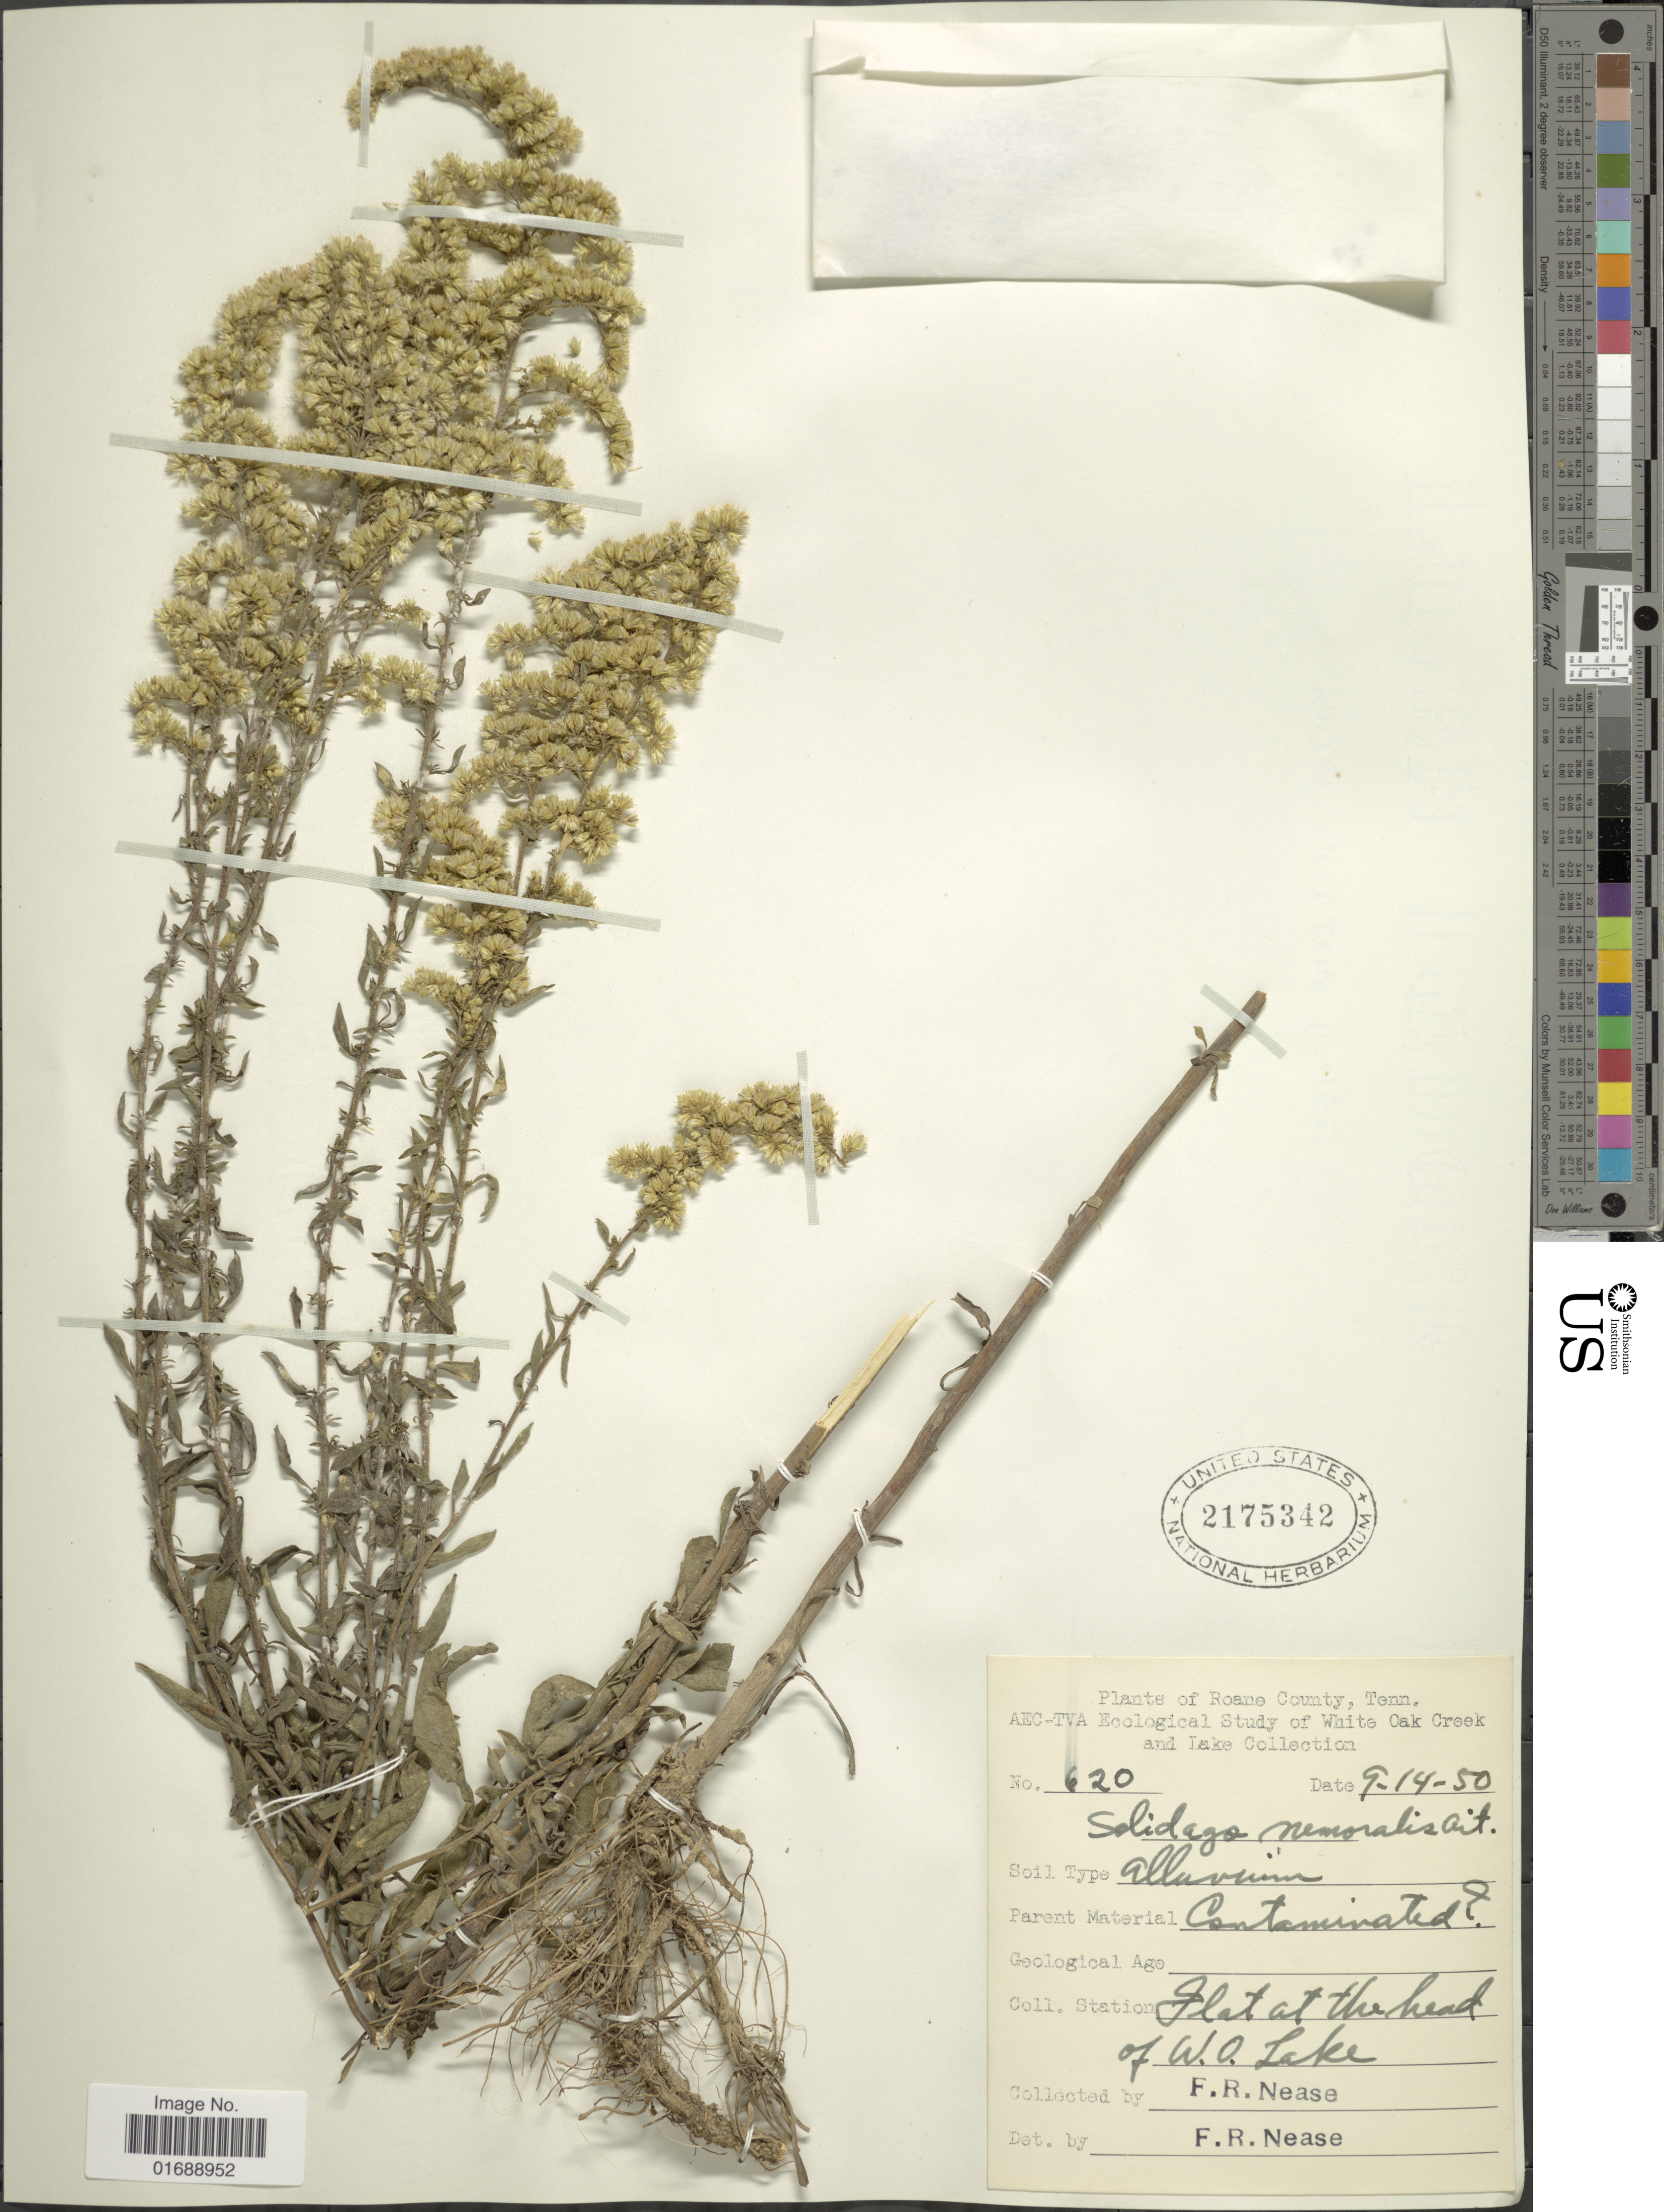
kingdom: Plantae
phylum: Tracheophyta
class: Magnoliopsida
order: Asterales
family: Asteraceae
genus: Solidago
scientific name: Solidago nemoralis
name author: Aiton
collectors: F. Nease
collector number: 620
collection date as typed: Transcribed d/m/y: 14/9/50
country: United States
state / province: Tennessee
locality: Roane County, Tenn. , Flat at he head of W.O. Lake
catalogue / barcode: US 2175342